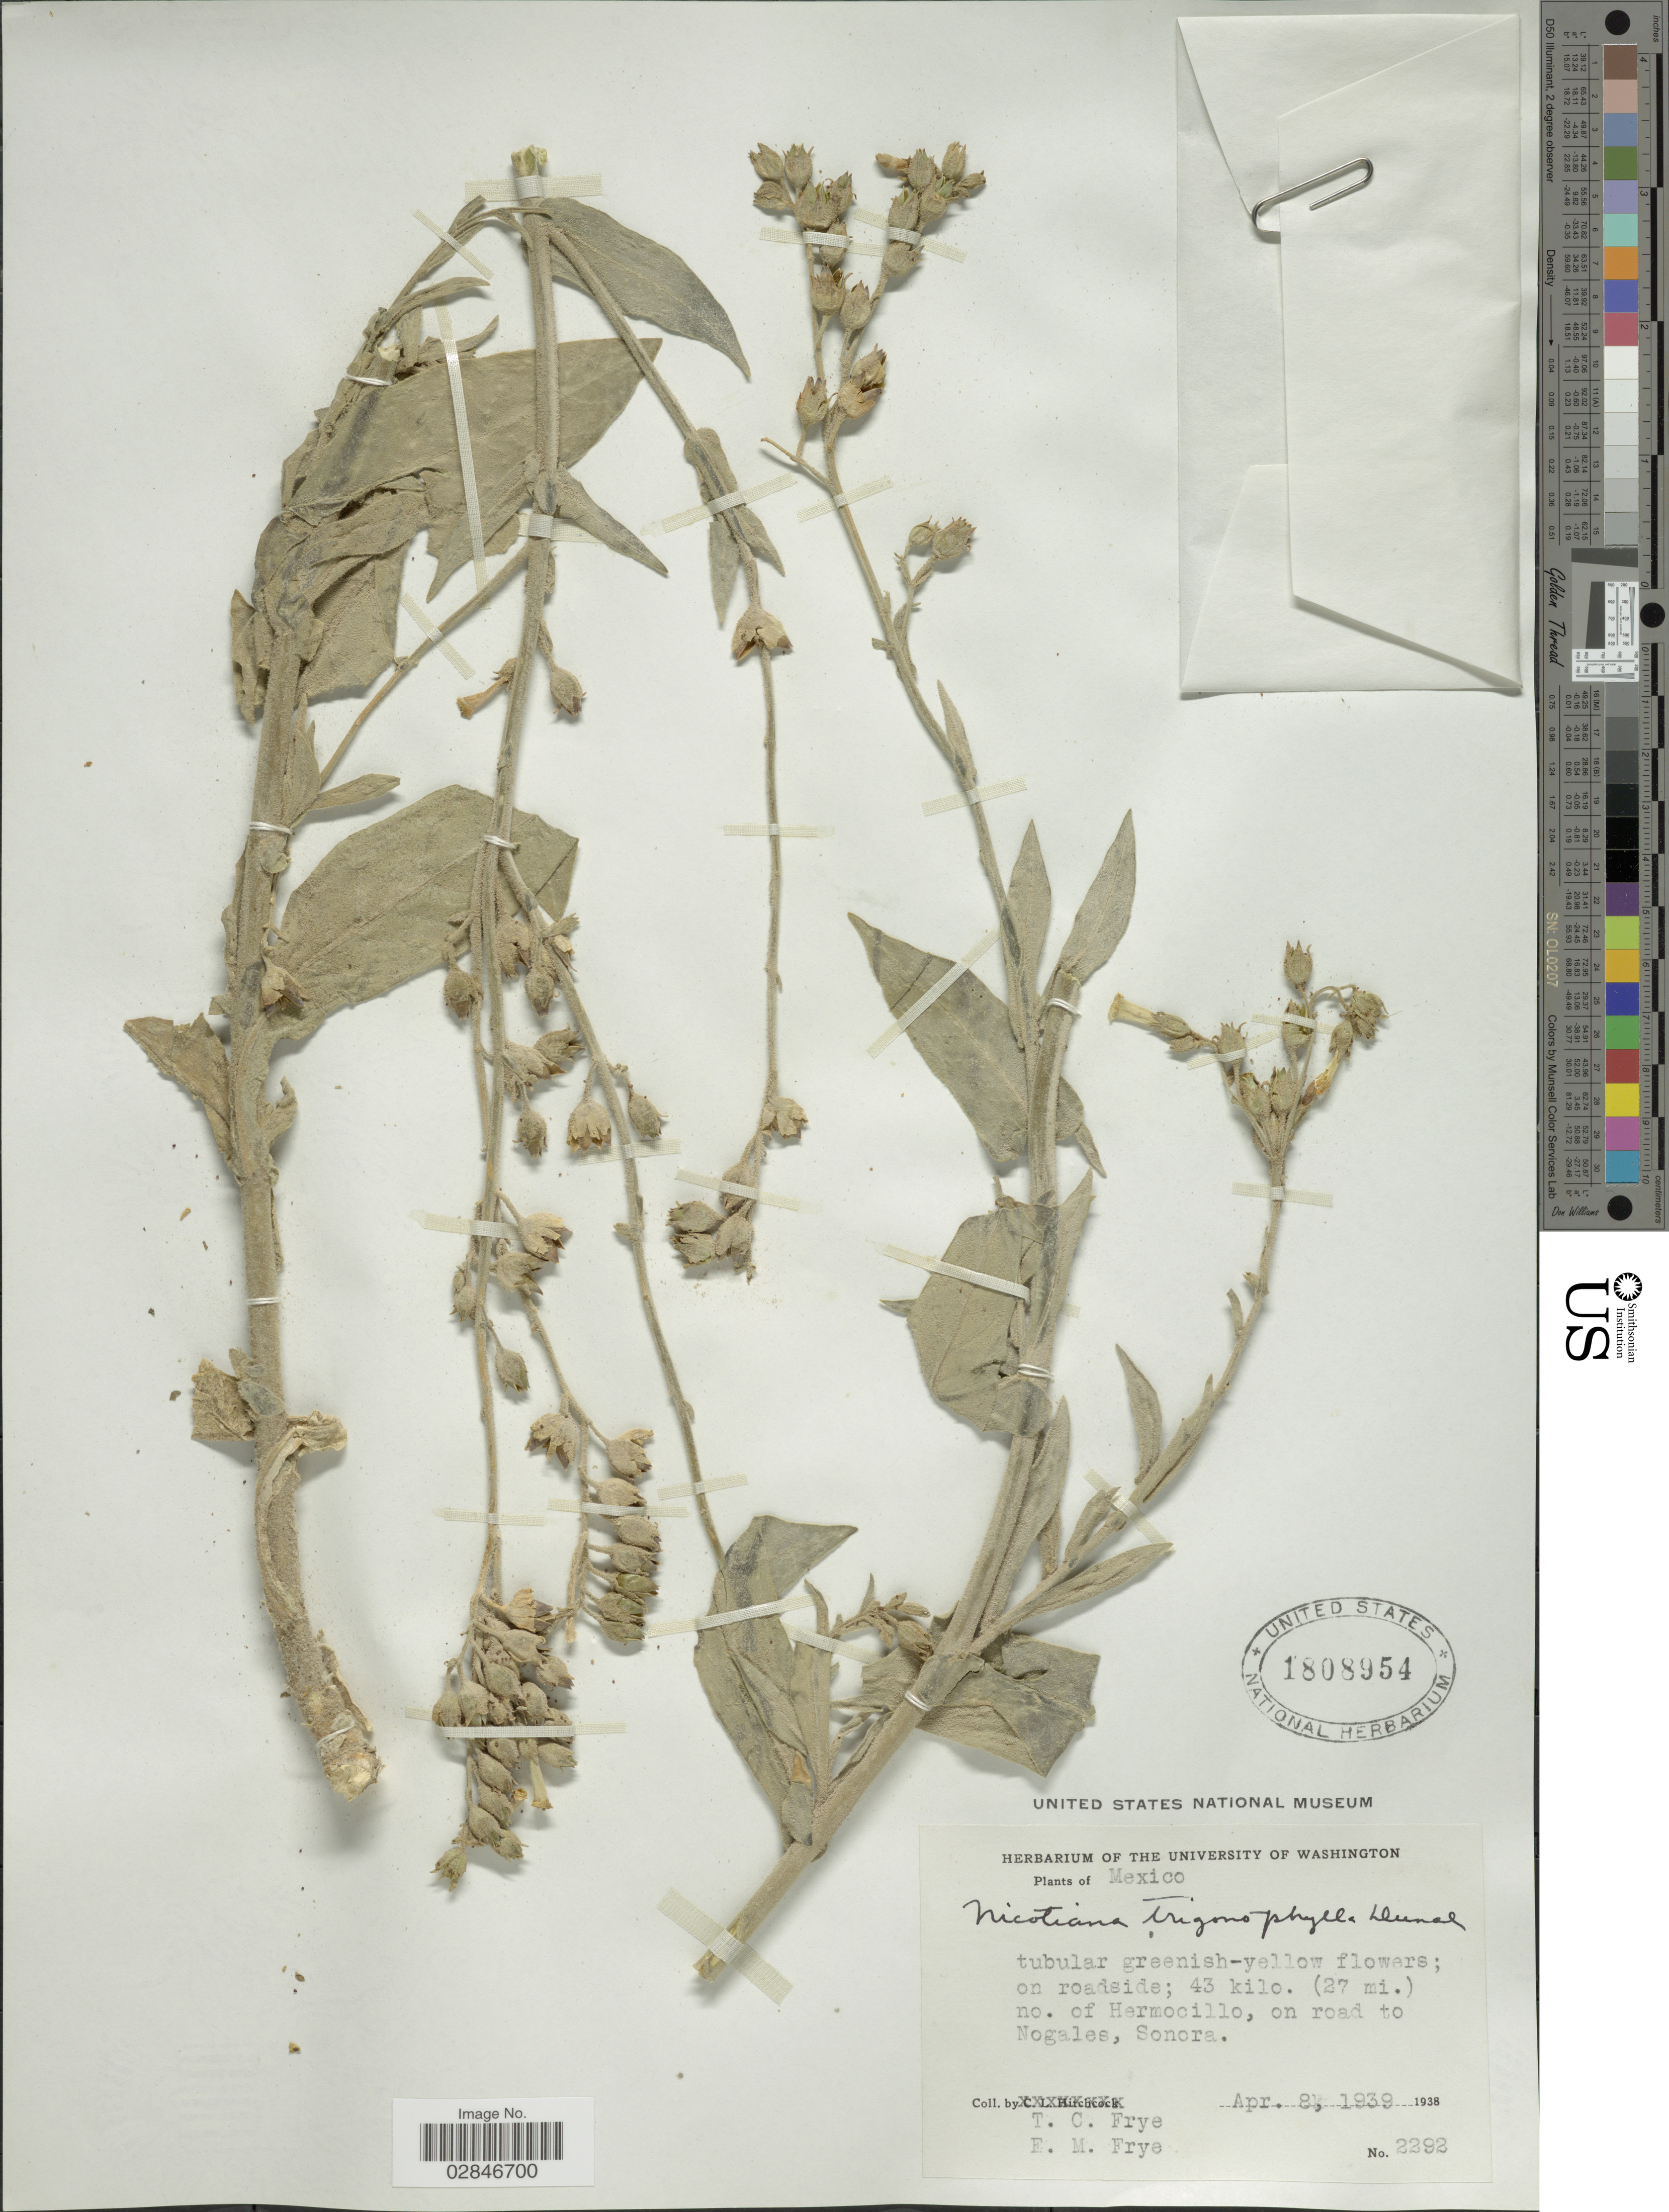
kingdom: Plantae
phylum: Tracheophyta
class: Magnoliopsida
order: Solanales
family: Solanaceae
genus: Nicotiana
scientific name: Nicotiana trigonophylla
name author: Dunal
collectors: T. C. Frye & E. Frye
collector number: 2292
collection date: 1939-04-08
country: Mexico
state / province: Sonora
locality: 43 kilo. (27 mi.) no. of Hermocillo, on road to Nogales.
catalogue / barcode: US 1808954